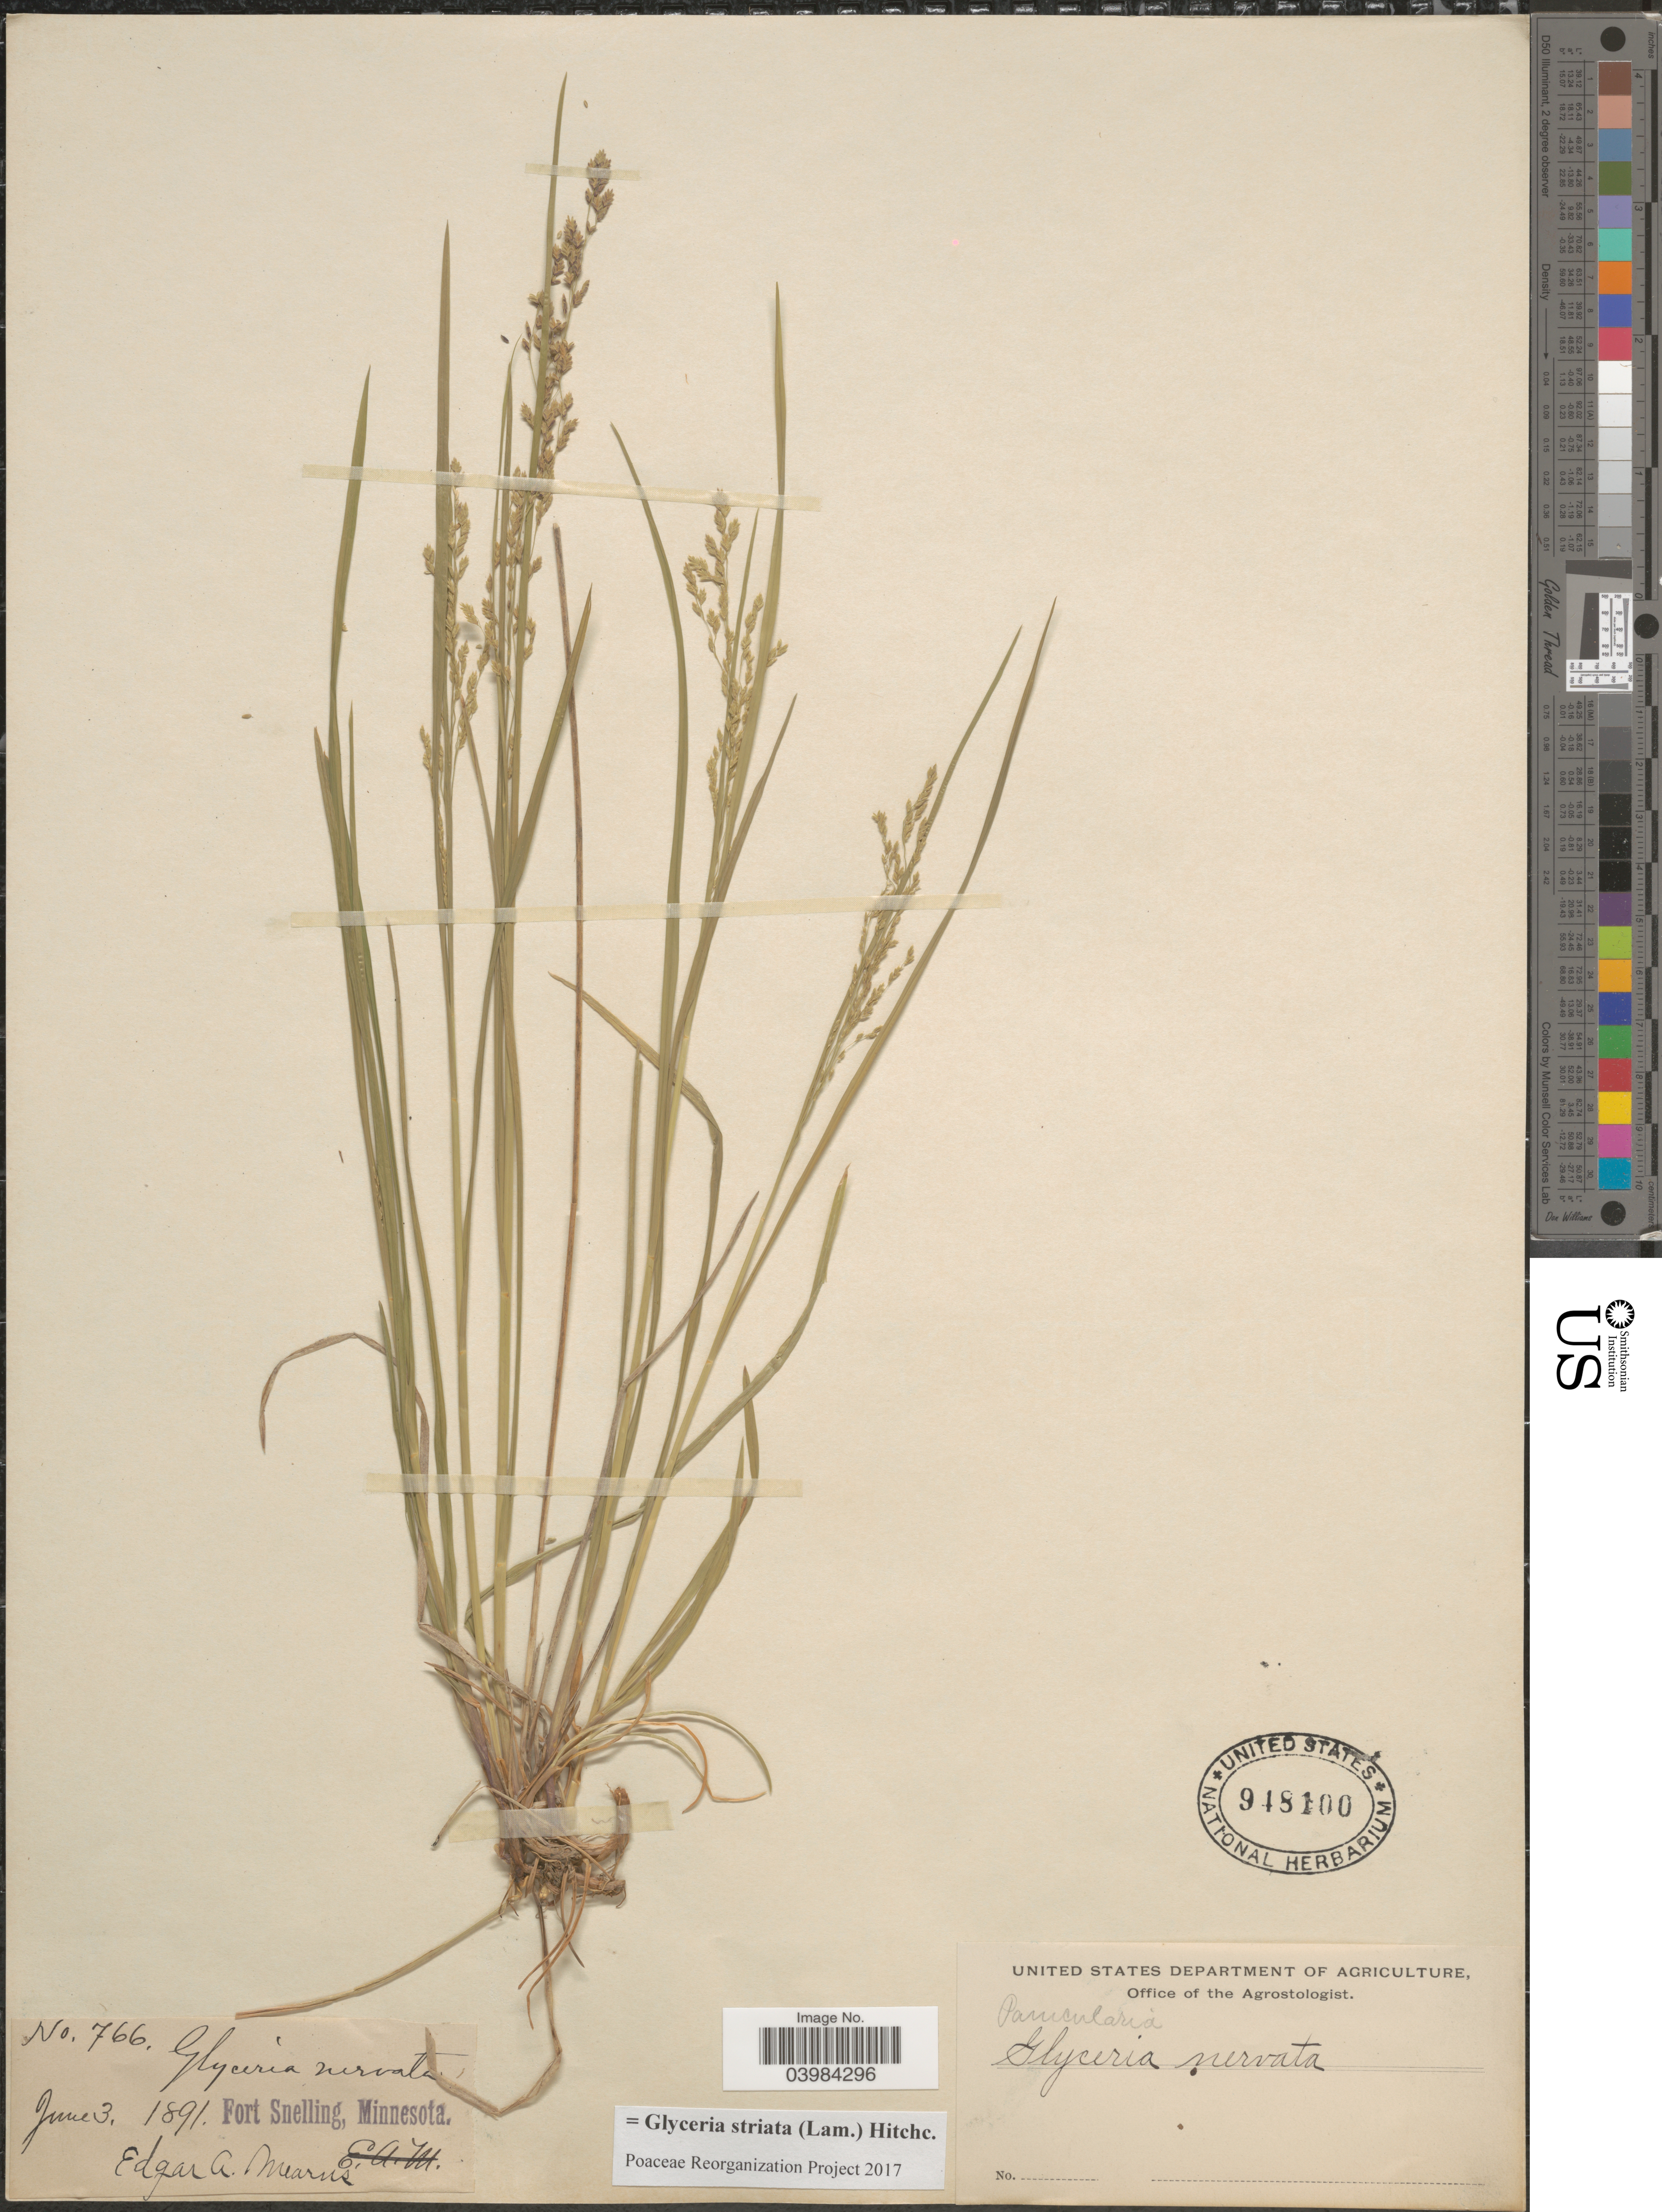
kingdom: Plantae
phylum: Tracheophyta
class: Liliopsida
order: Poales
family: Poaceae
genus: Glyceria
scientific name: Glyceria striata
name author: (Lam.) Hitchc.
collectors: E. A. Mearns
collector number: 766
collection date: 1891-06-03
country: United States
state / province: Minnesota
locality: Fort Snelling.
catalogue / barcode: US 948100